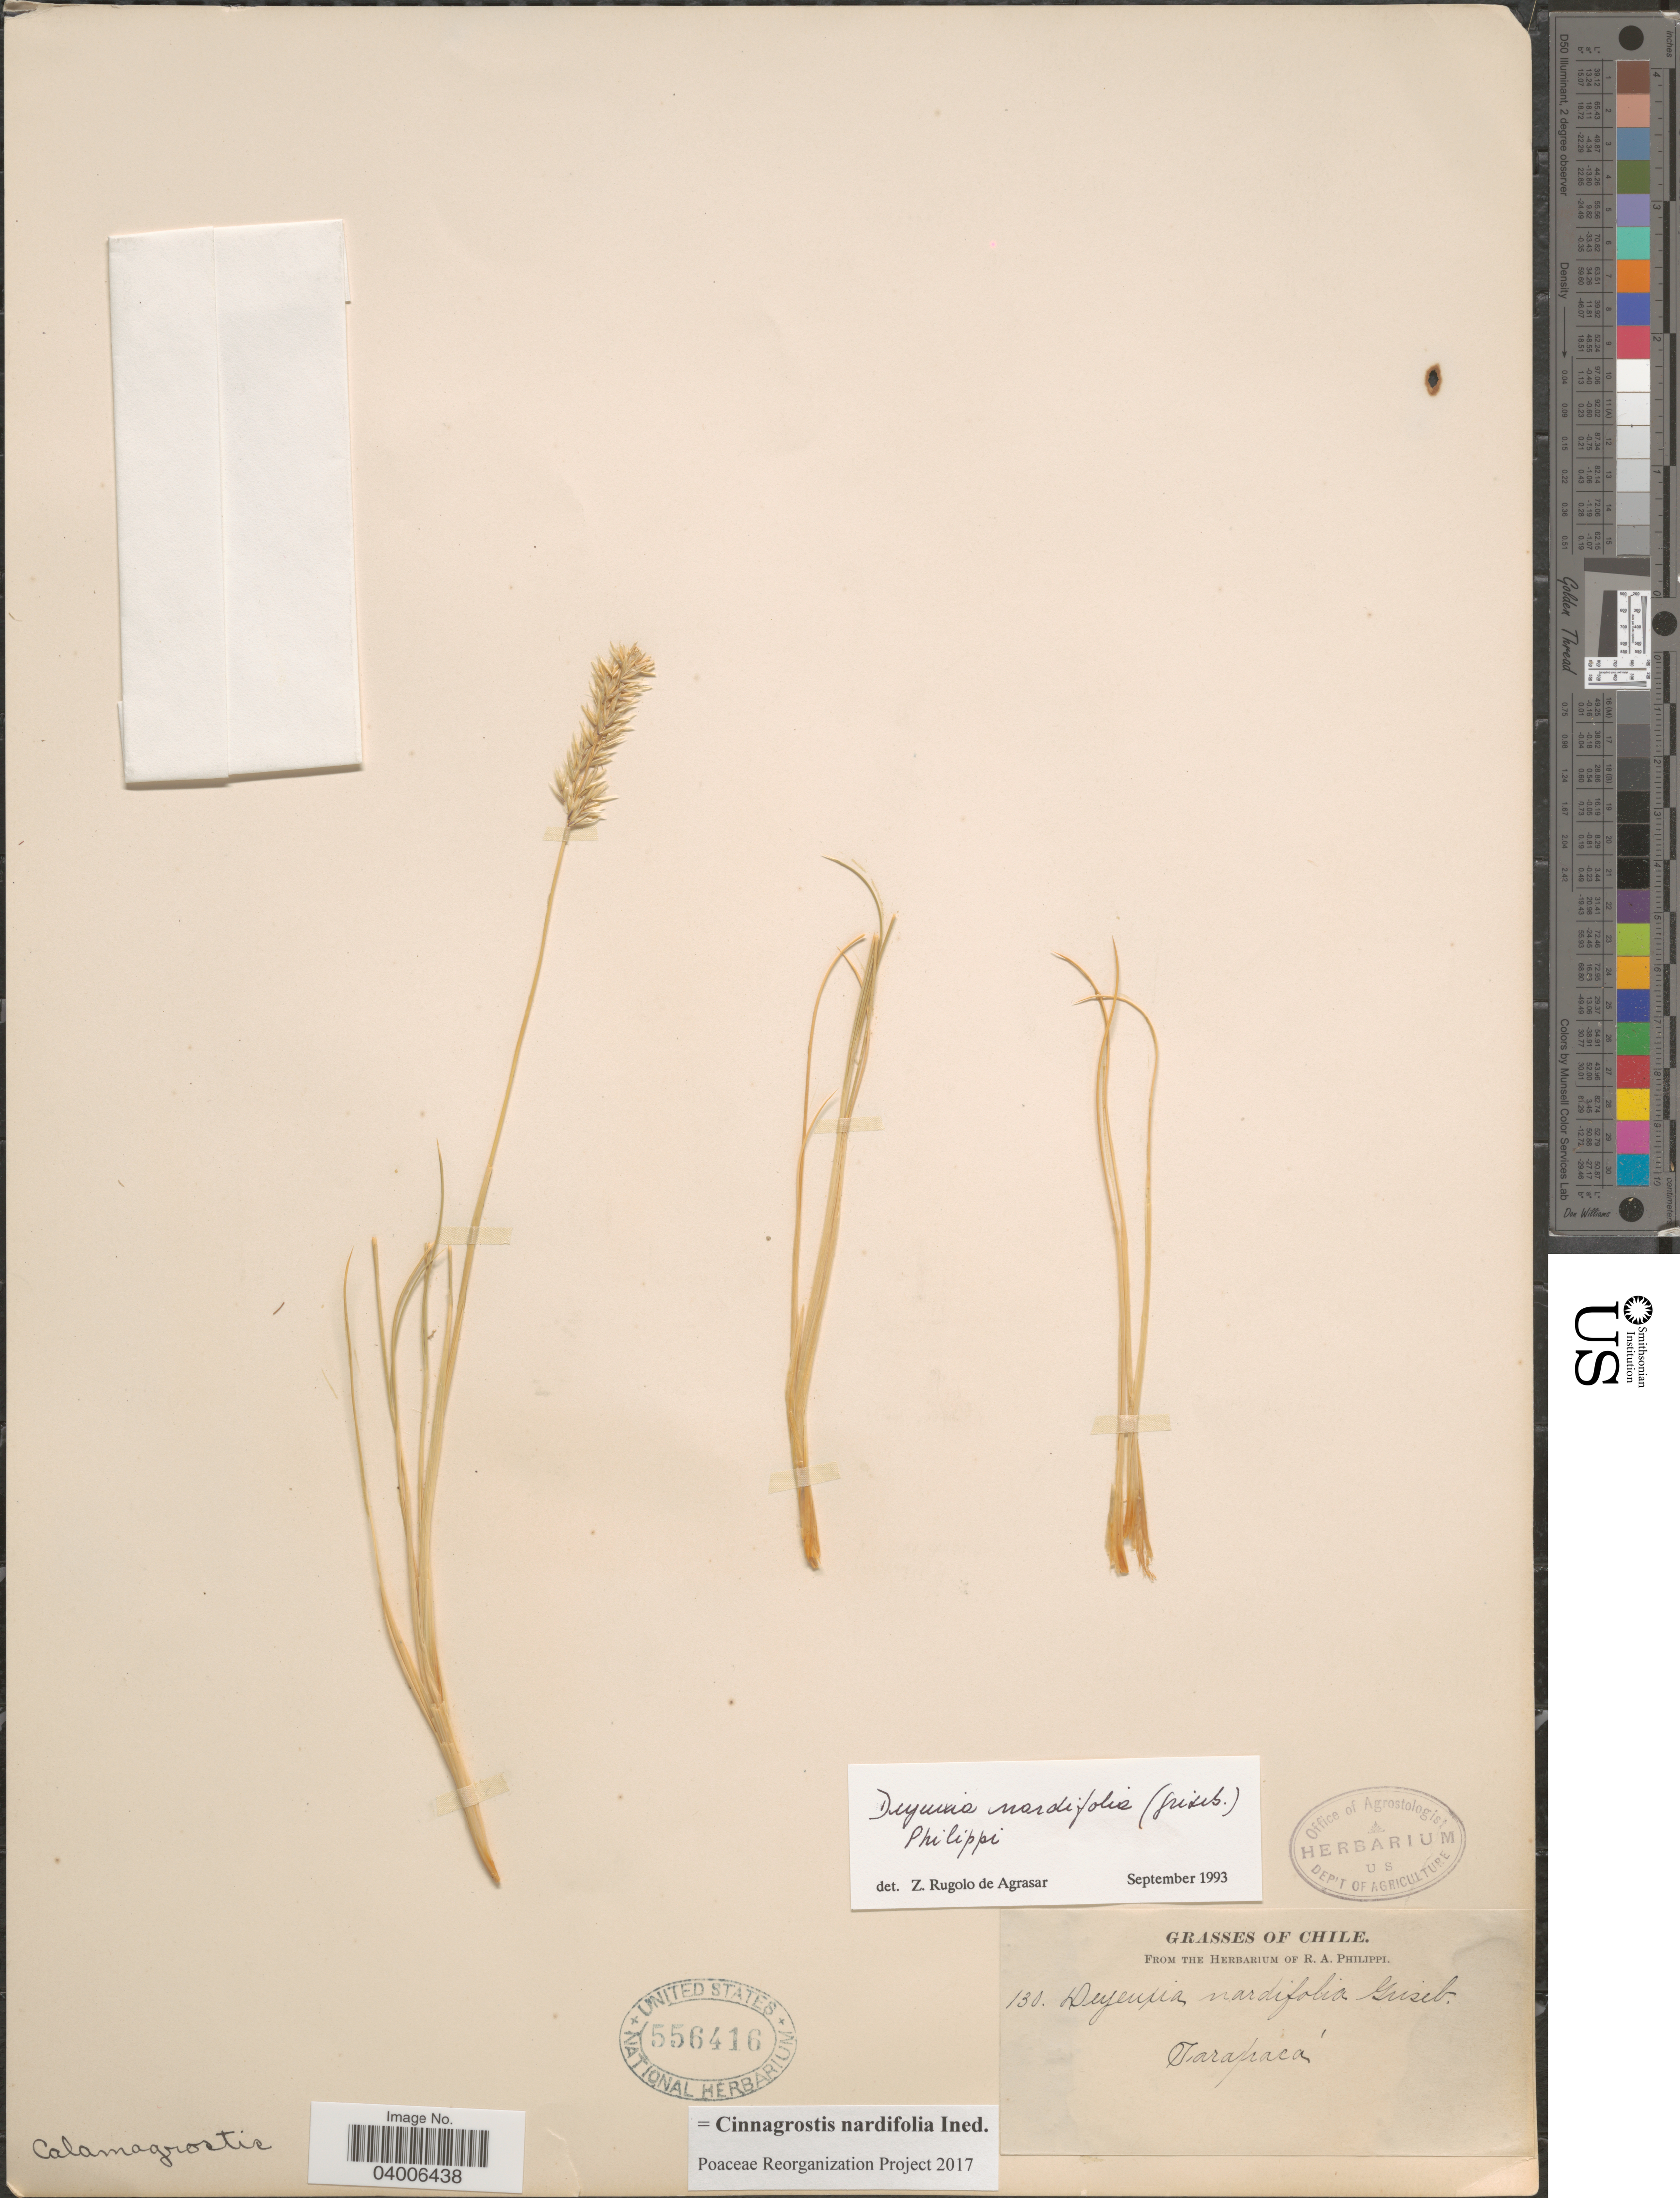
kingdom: Plantae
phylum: Tracheophyta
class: Liliopsida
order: Poales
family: Poaceae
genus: Cinnagrostis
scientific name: Cinnagrostis velutina var. nardifolia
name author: (Griseb.) P.M. Peterson et al.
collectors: ex. herb. R.A. Philippi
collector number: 130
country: Chile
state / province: Tarapacá (I)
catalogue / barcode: US 556416